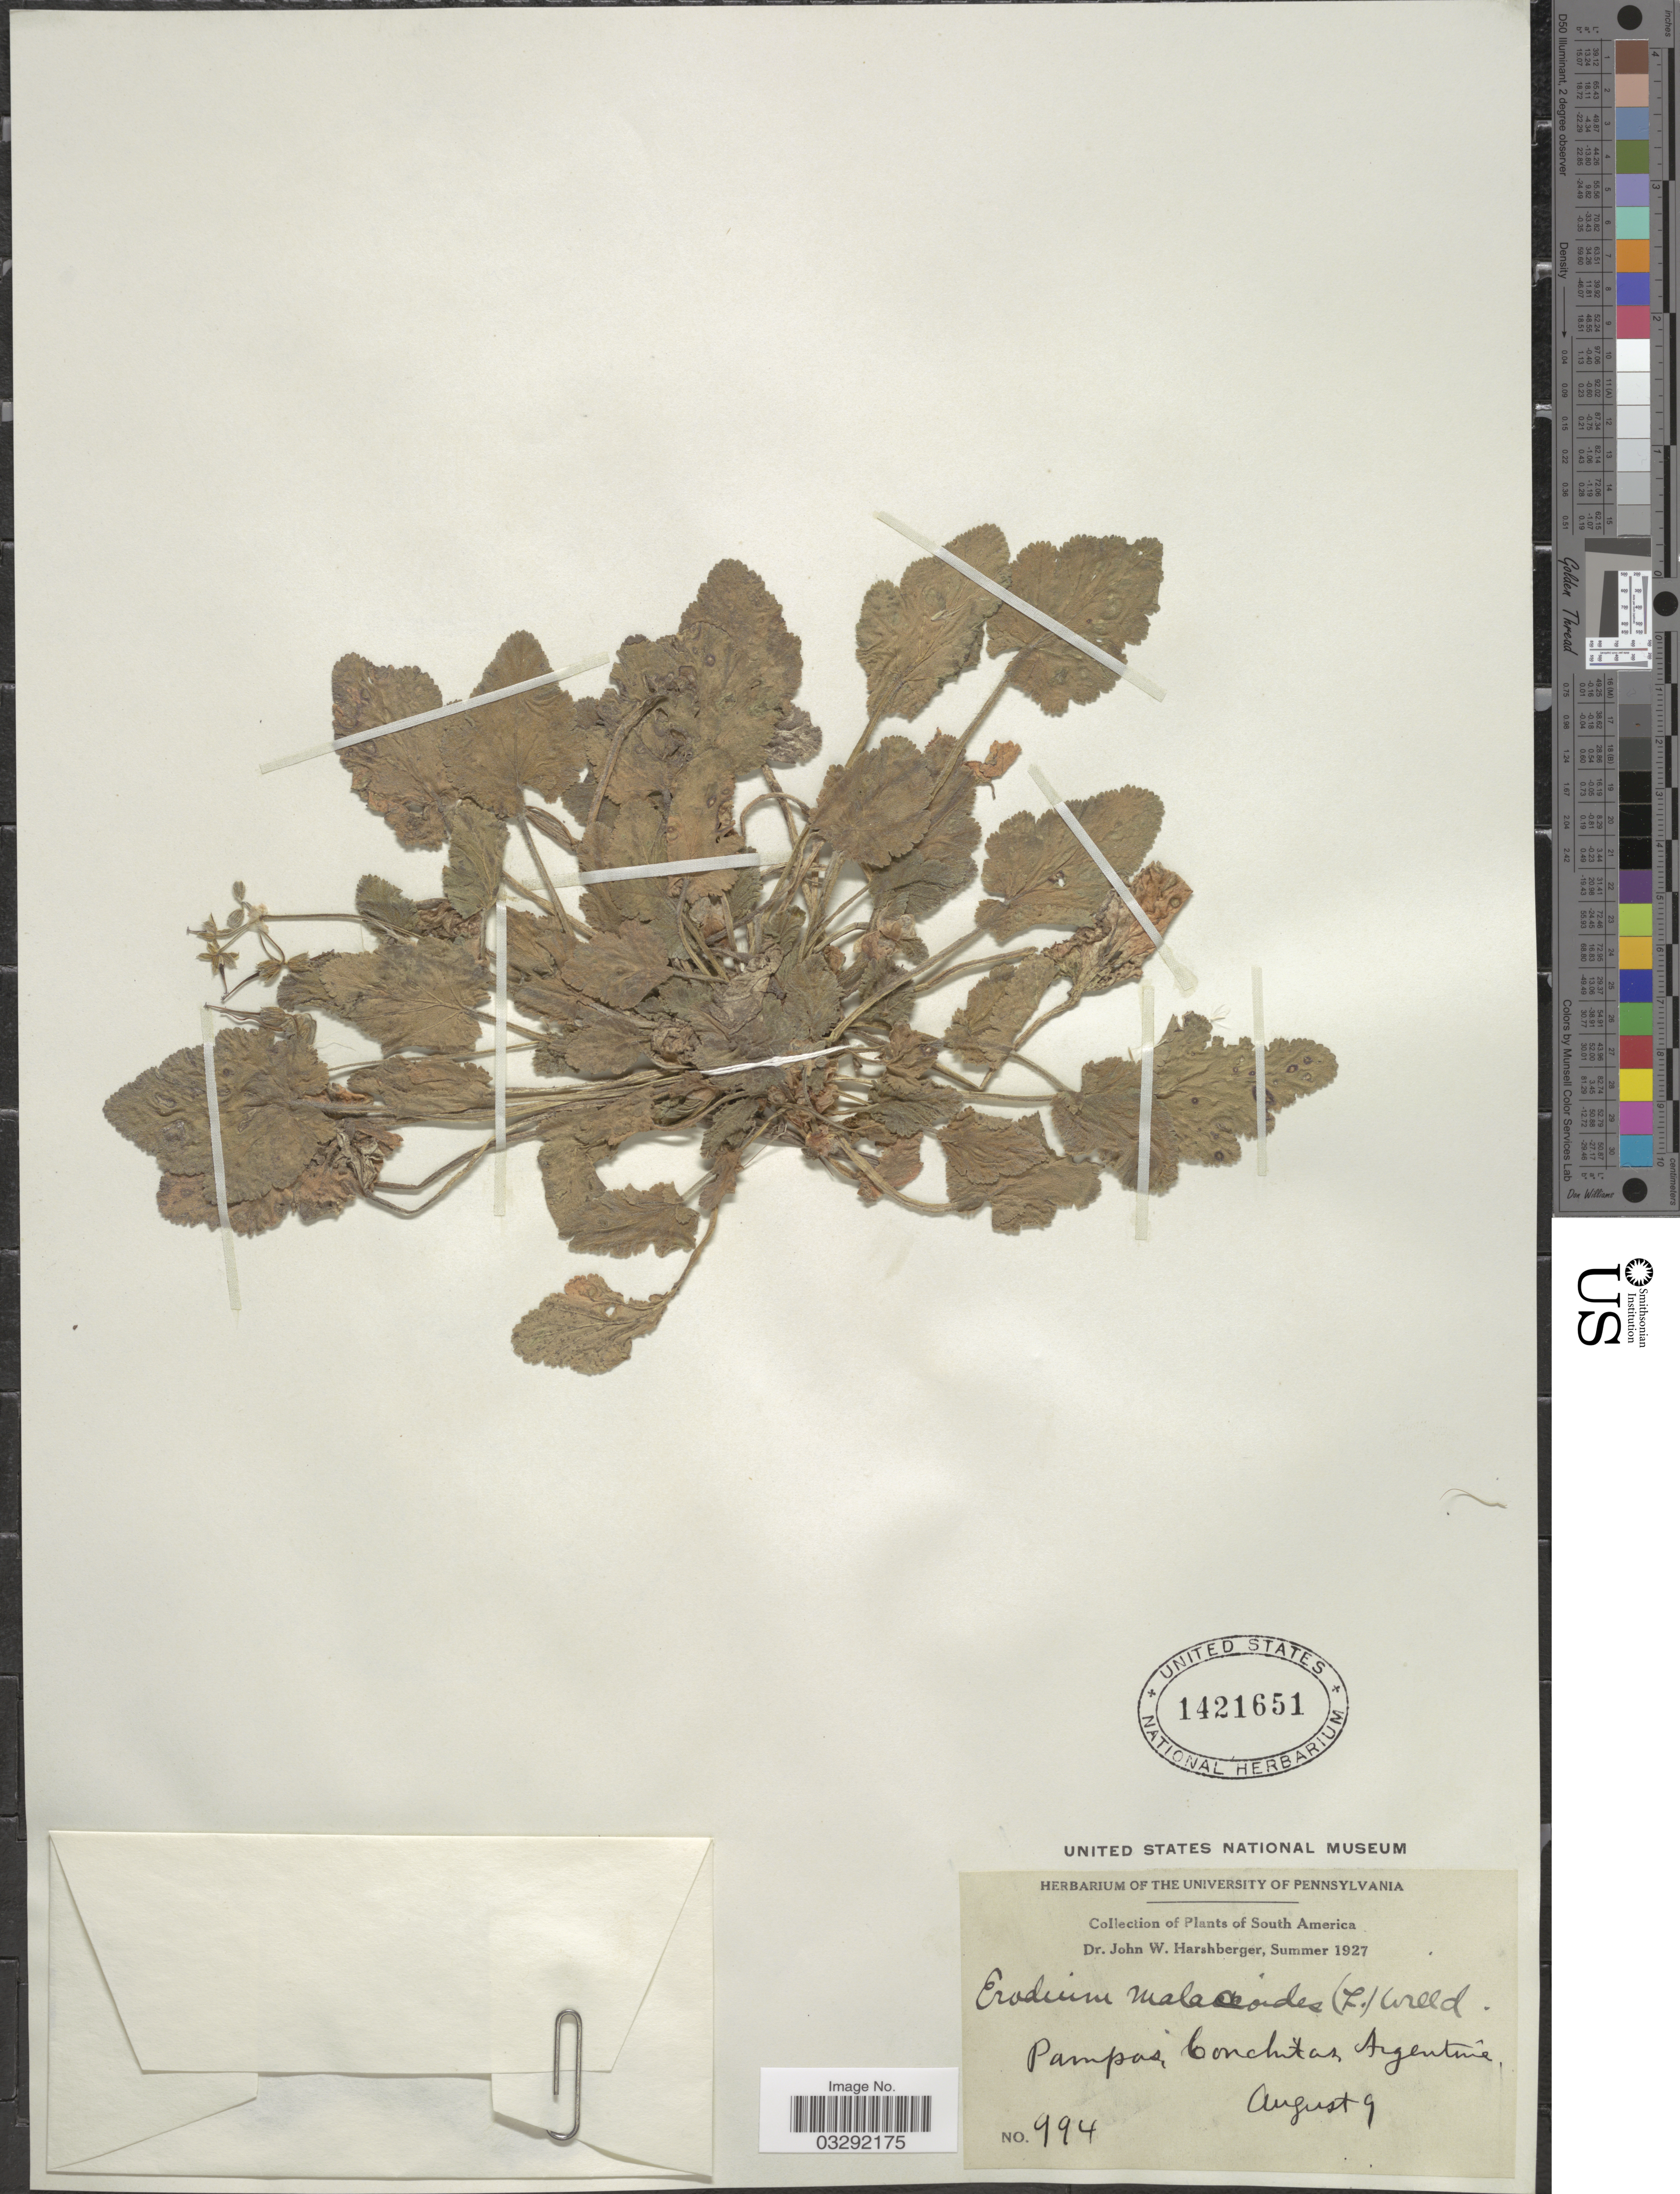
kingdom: Plantae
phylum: Tracheophyta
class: Magnoliopsida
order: Geraniales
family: Geraniaceae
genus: Erodium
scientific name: Erodium malacoides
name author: (L.) L'Hér.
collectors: J. W. Harshberger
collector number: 994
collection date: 1927-08-09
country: Argentina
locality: Pampas, Conchitas.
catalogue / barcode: US 1421651